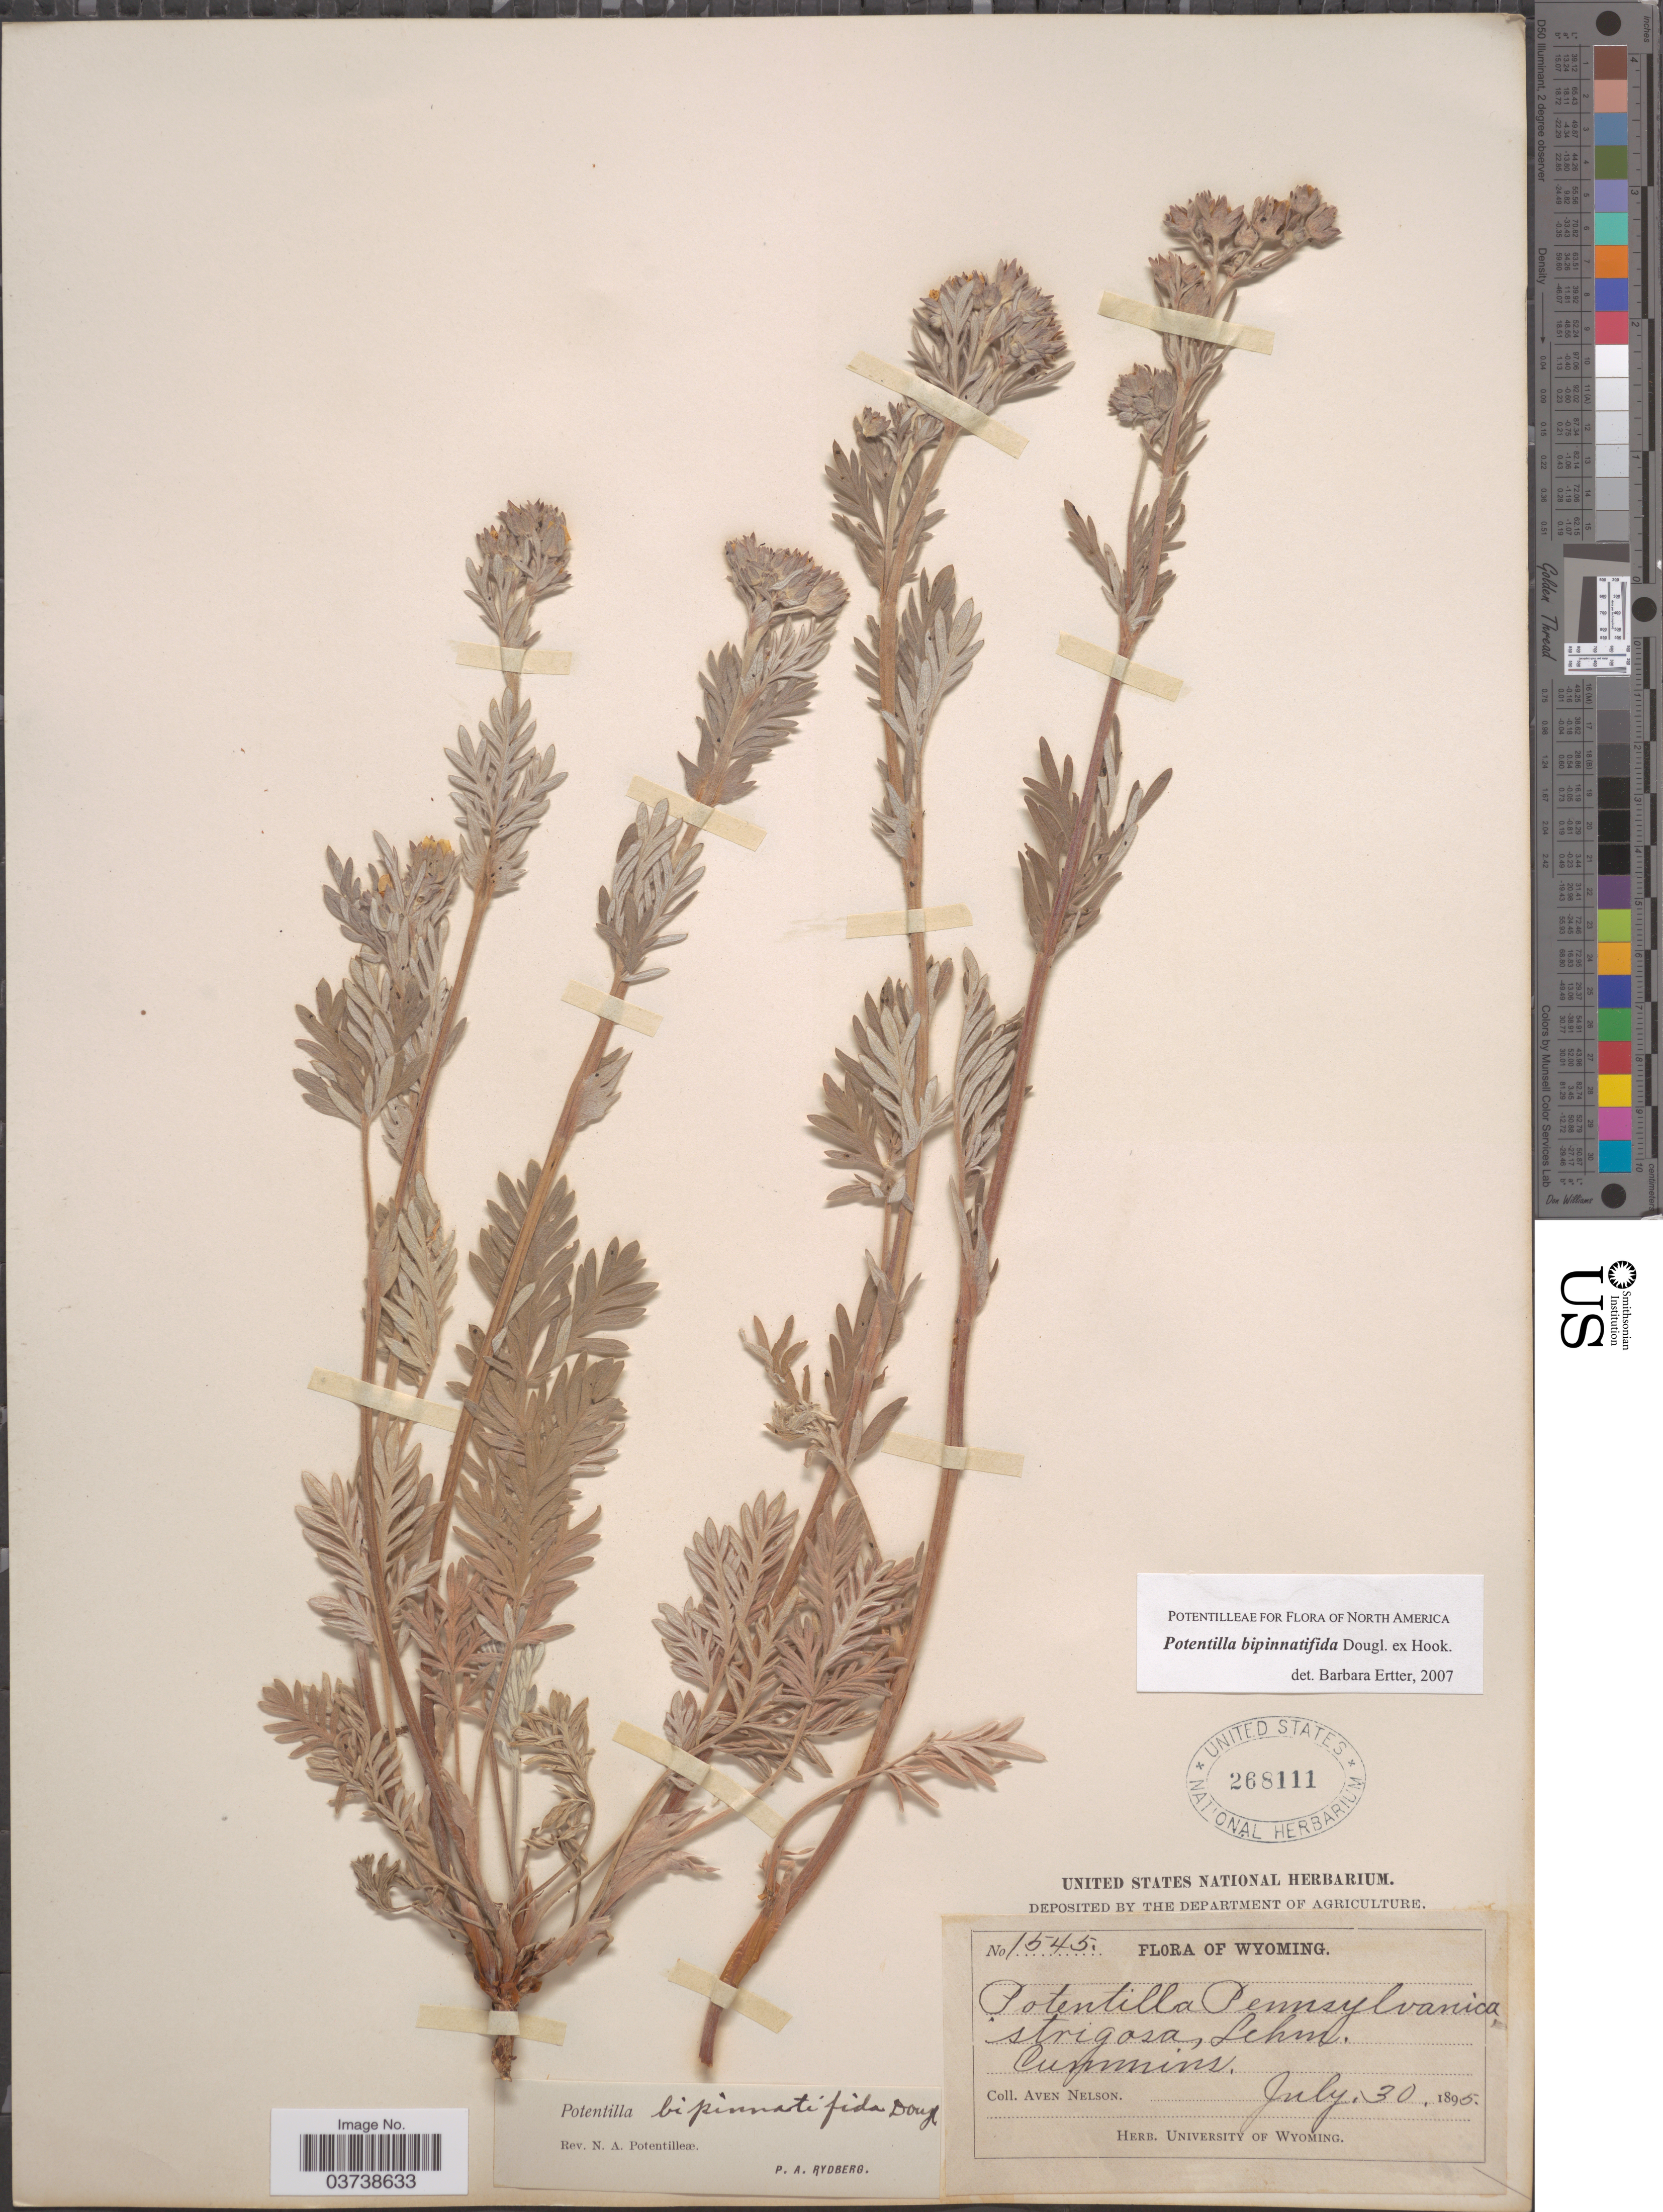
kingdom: Plantae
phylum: Tracheophyta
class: Magnoliopsida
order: Rosales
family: Rosaceae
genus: Potentilla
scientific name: Potentilla bipinnatifida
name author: Douglas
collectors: A. Nelson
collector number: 1545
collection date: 1895-07-30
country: United States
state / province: Wyoming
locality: Cummins.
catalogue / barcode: US 268111